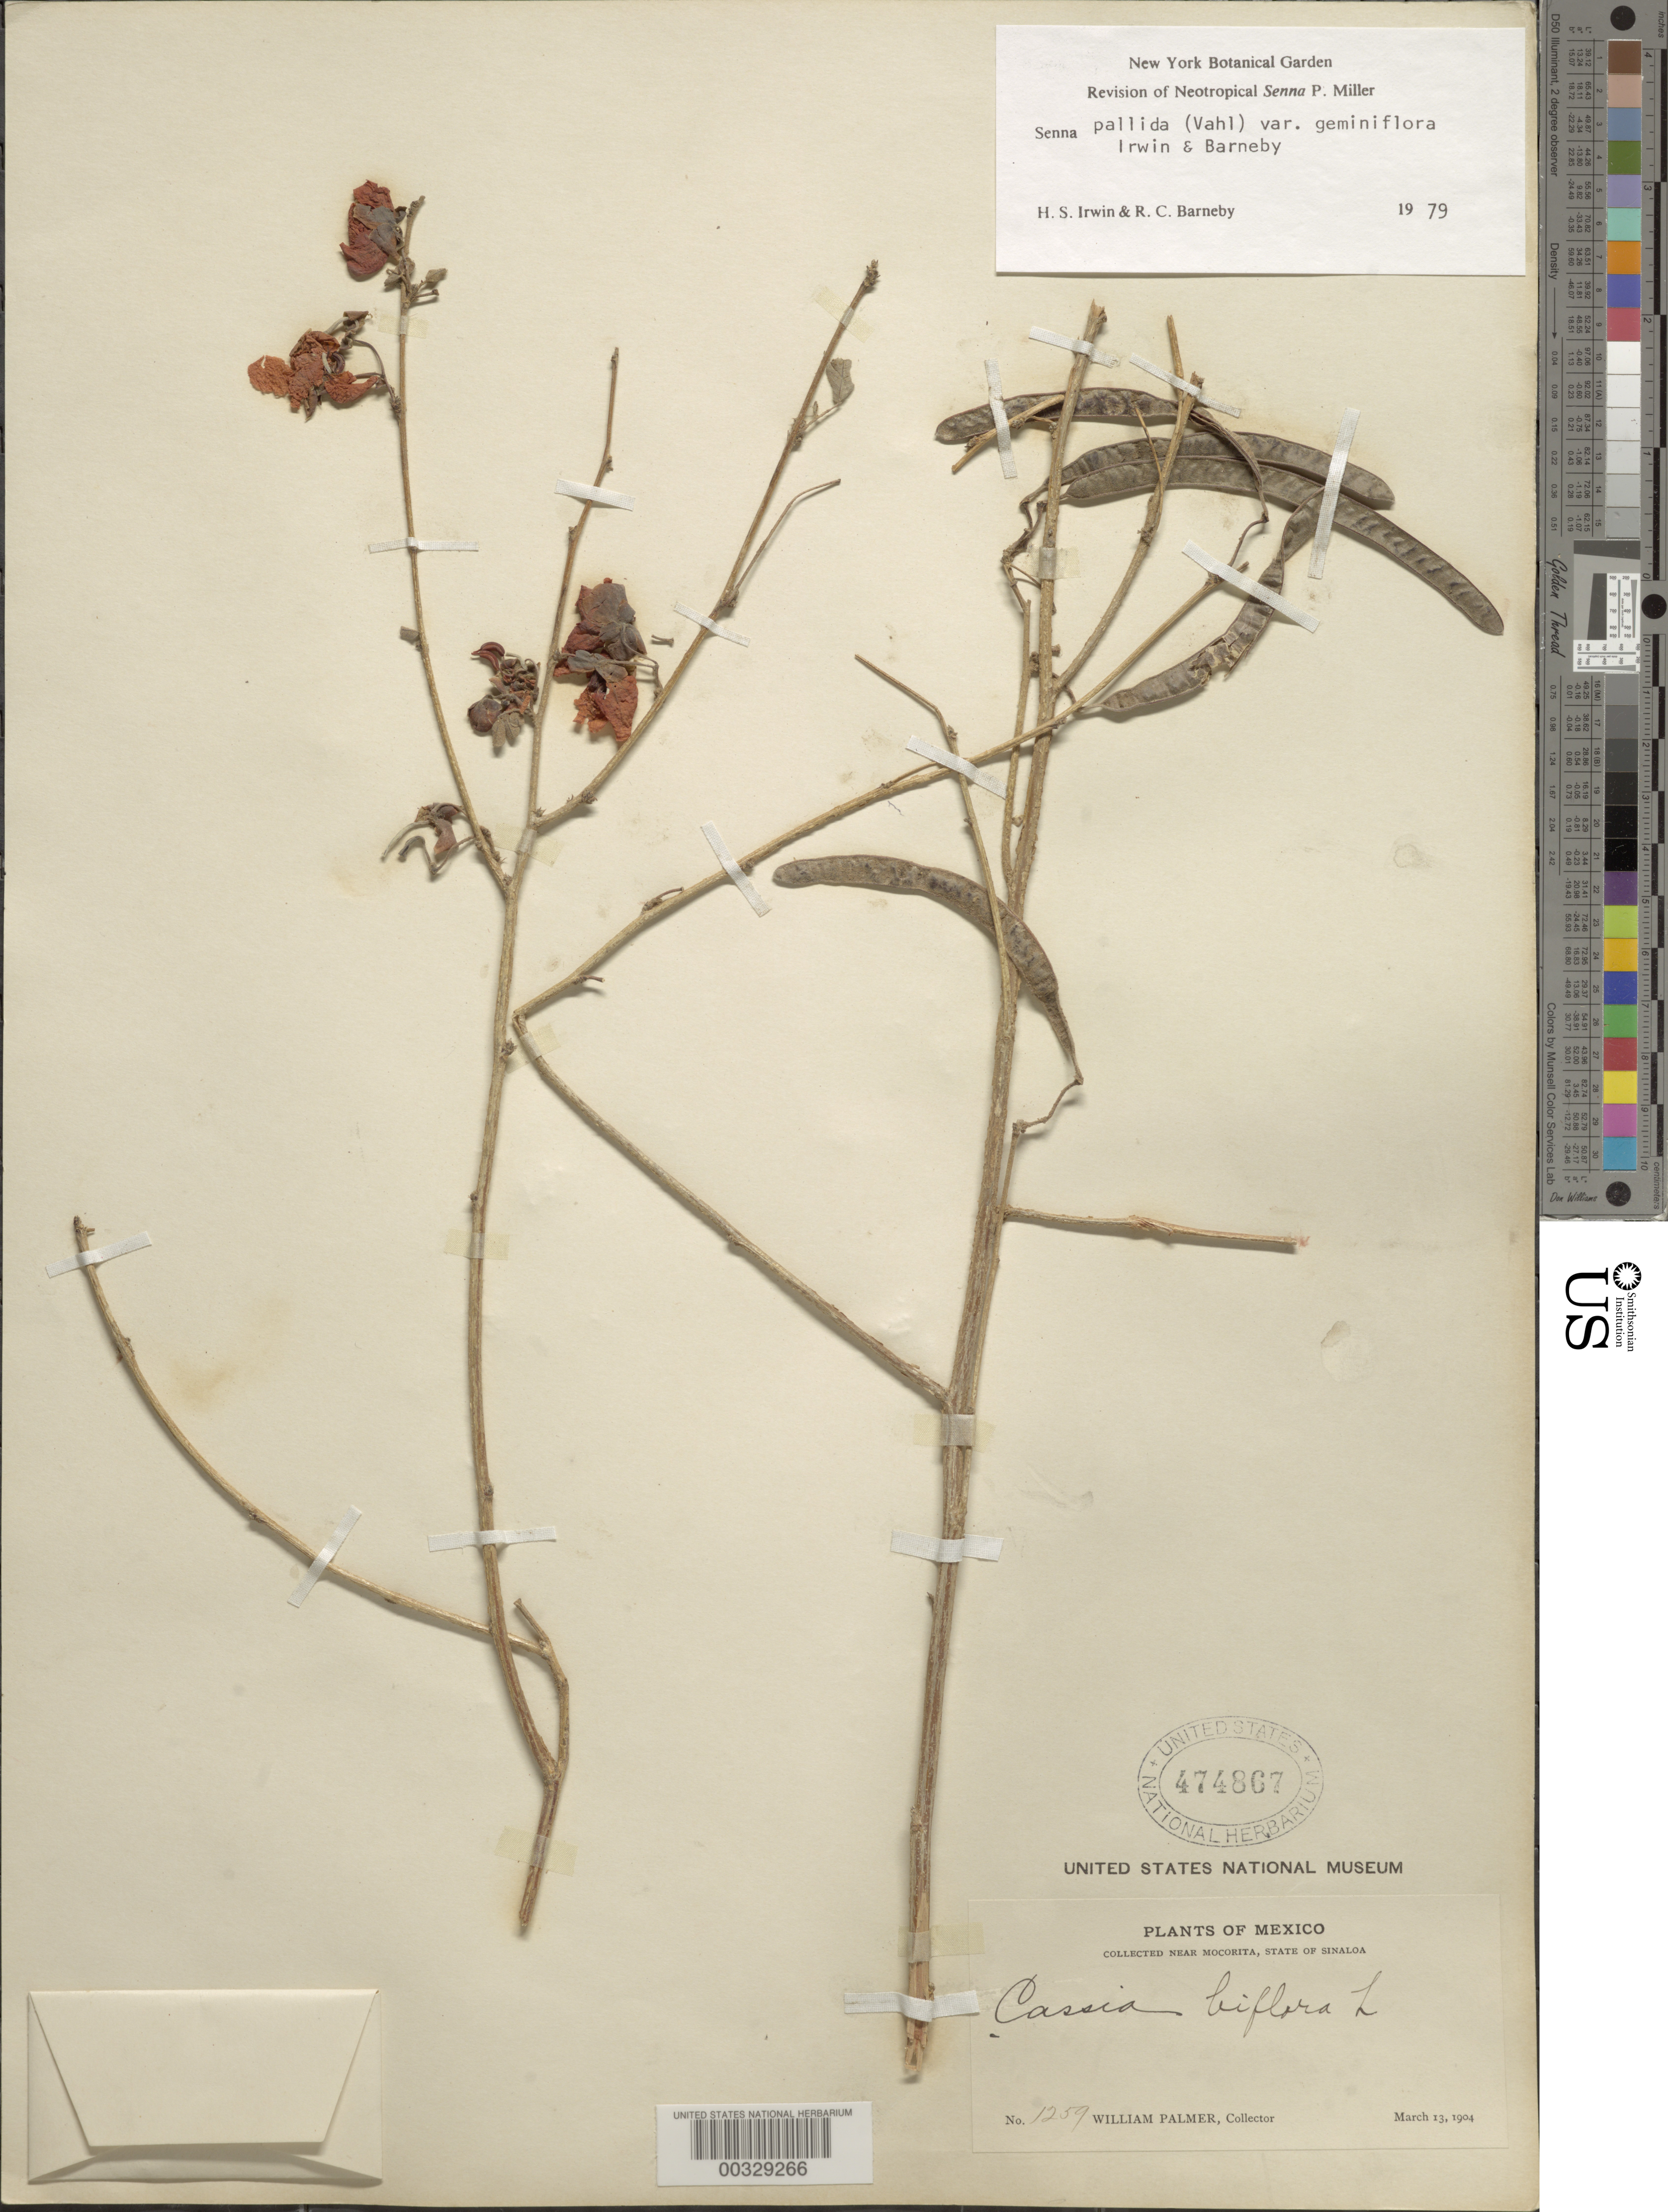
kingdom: Plantae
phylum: Tracheophyta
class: Magnoliopsida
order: Fabales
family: Fabaceae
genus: Senna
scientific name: Senna pallida var. geminiflora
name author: H.S. Irwin & Barneby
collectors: W. Palmer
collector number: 1259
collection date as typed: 13 Mar 1904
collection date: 1904-03-13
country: Mexico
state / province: Sinaloa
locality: Near mocorita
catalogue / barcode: US 474867